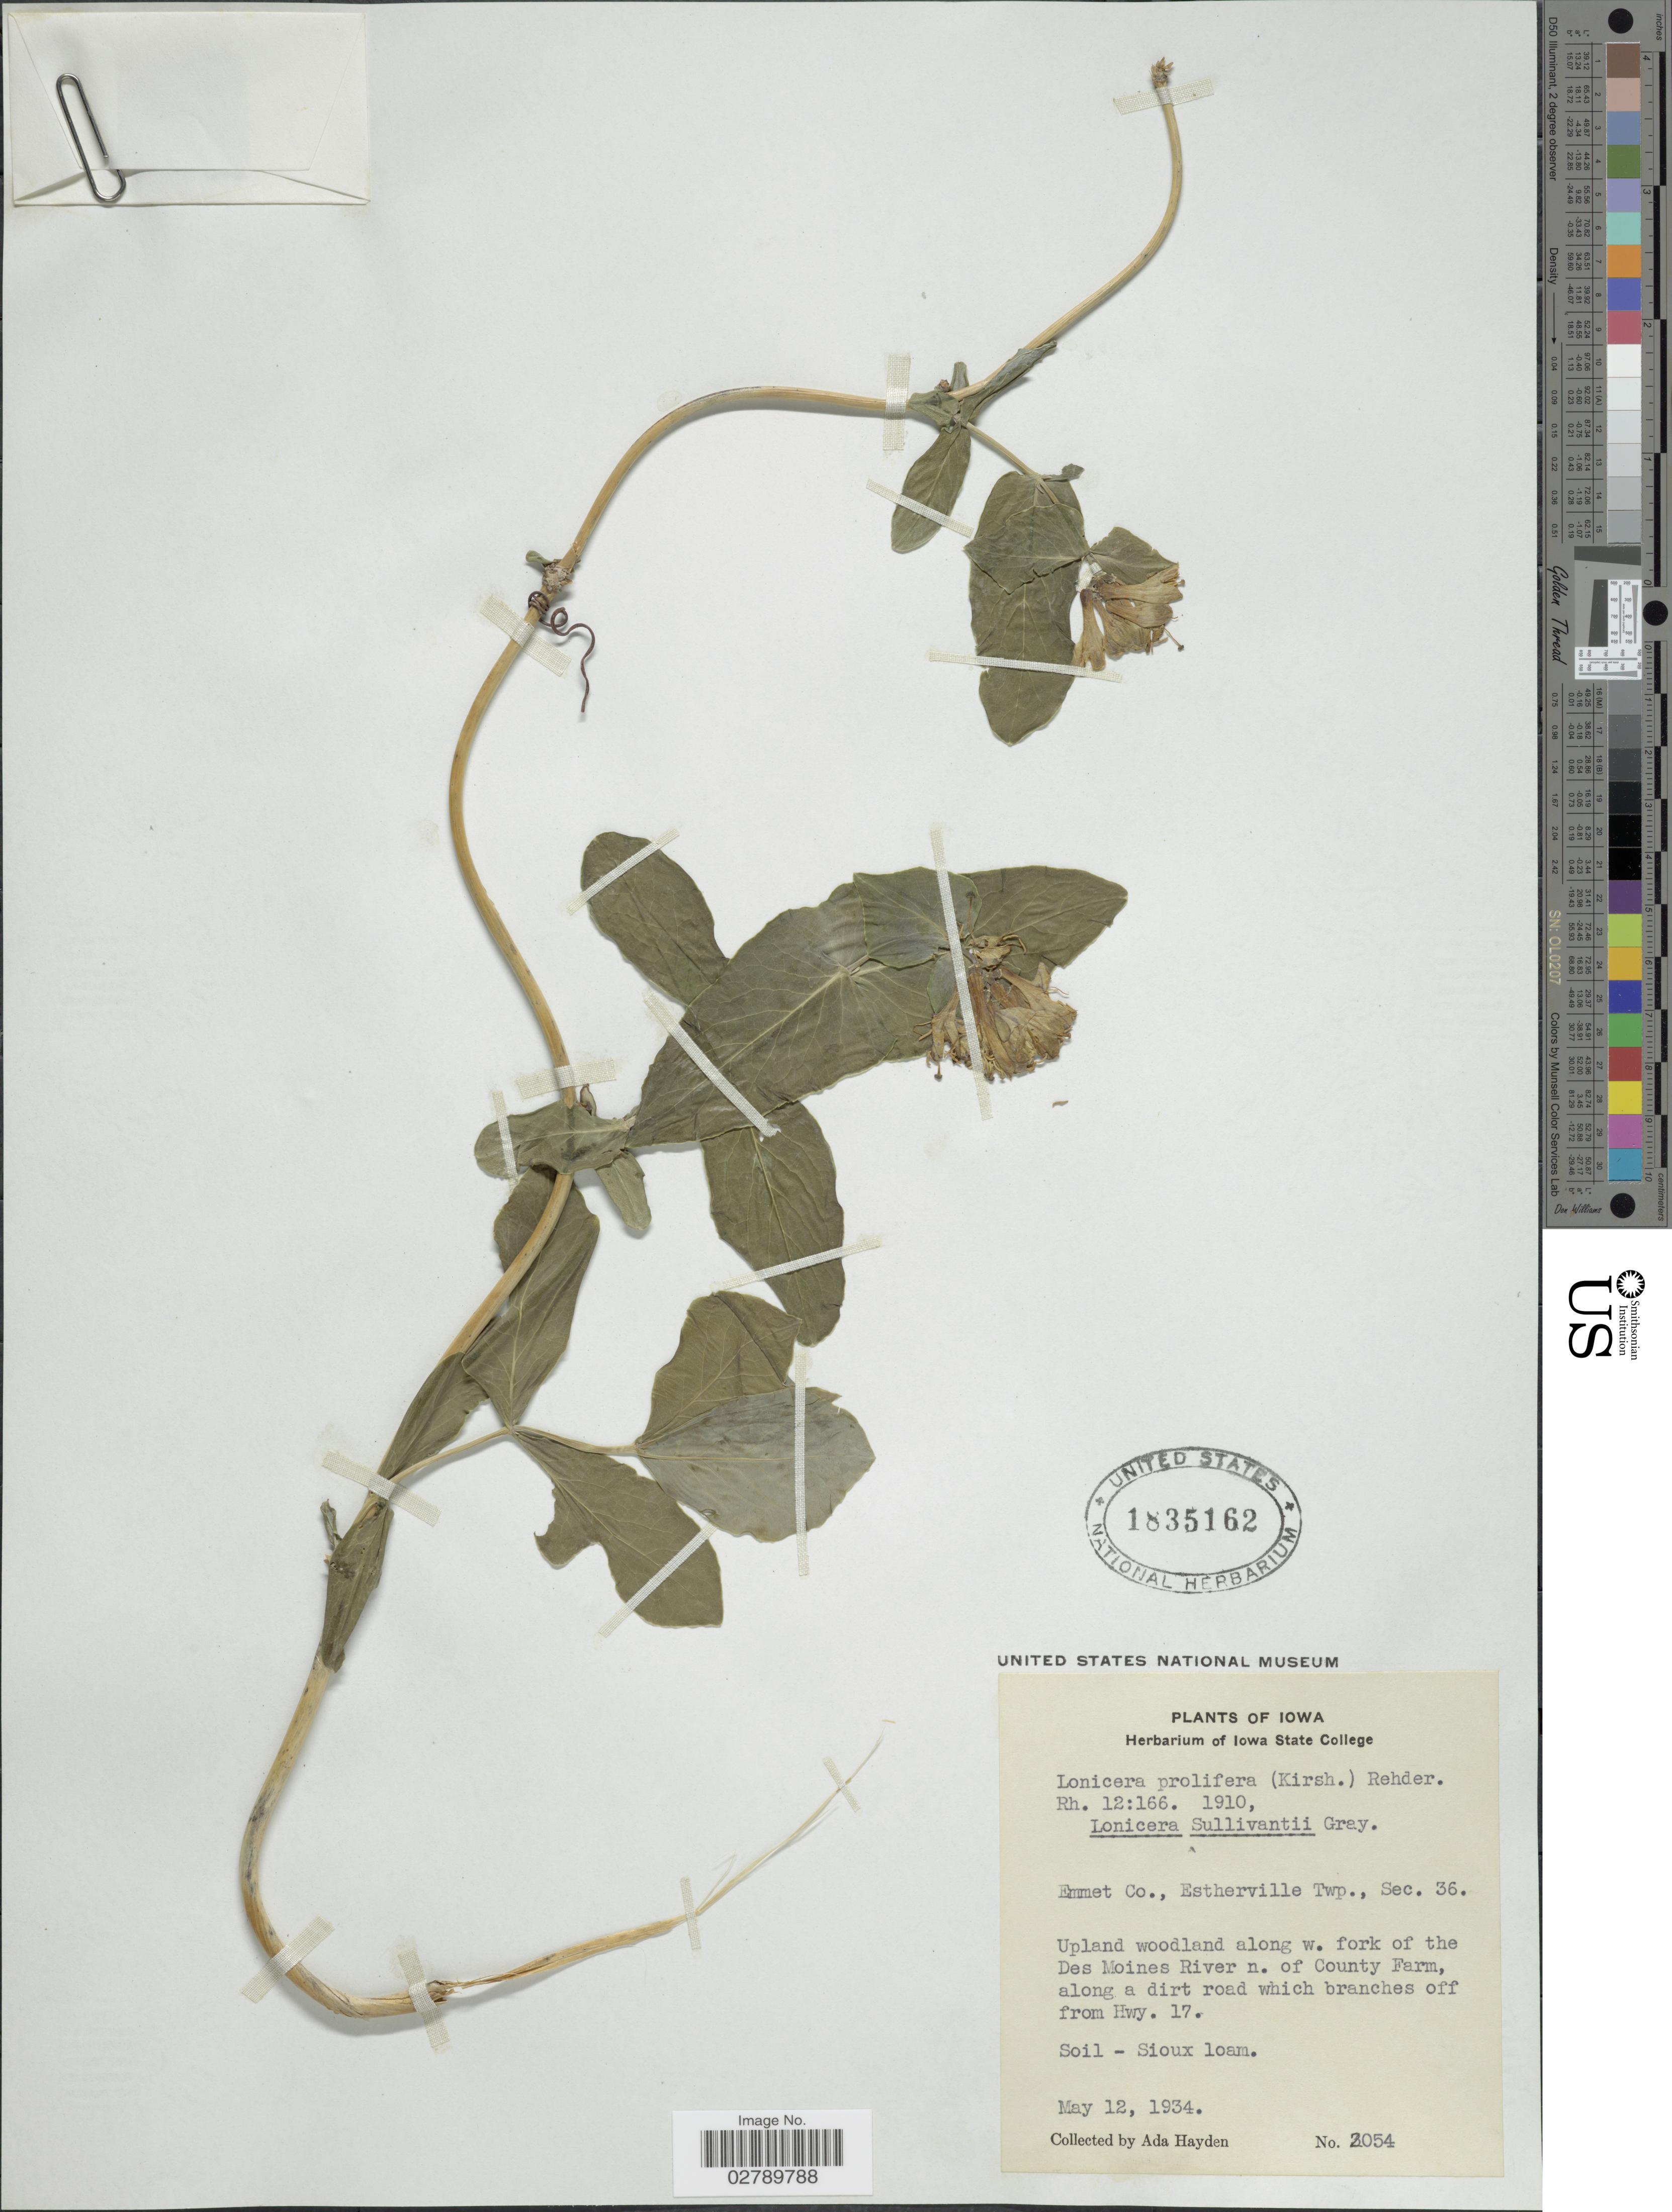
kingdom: Plantae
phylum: Tracheophyta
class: Magnoliopsida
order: Dipsacales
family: Caprifoliaceae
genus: Lonicera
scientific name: Lonicera prolifera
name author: (O. Kirchner) Booth ex Rehder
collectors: Ada Hayden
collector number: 2054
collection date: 1934-05-12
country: United States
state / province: Iowa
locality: Emmet Co., Estherville Twp., Sec. 36. Upland woodland along w. fork of the Des Moines River n. of County Farm,, along a dirt road which branches off from Hwy. 17.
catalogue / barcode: US 1835162